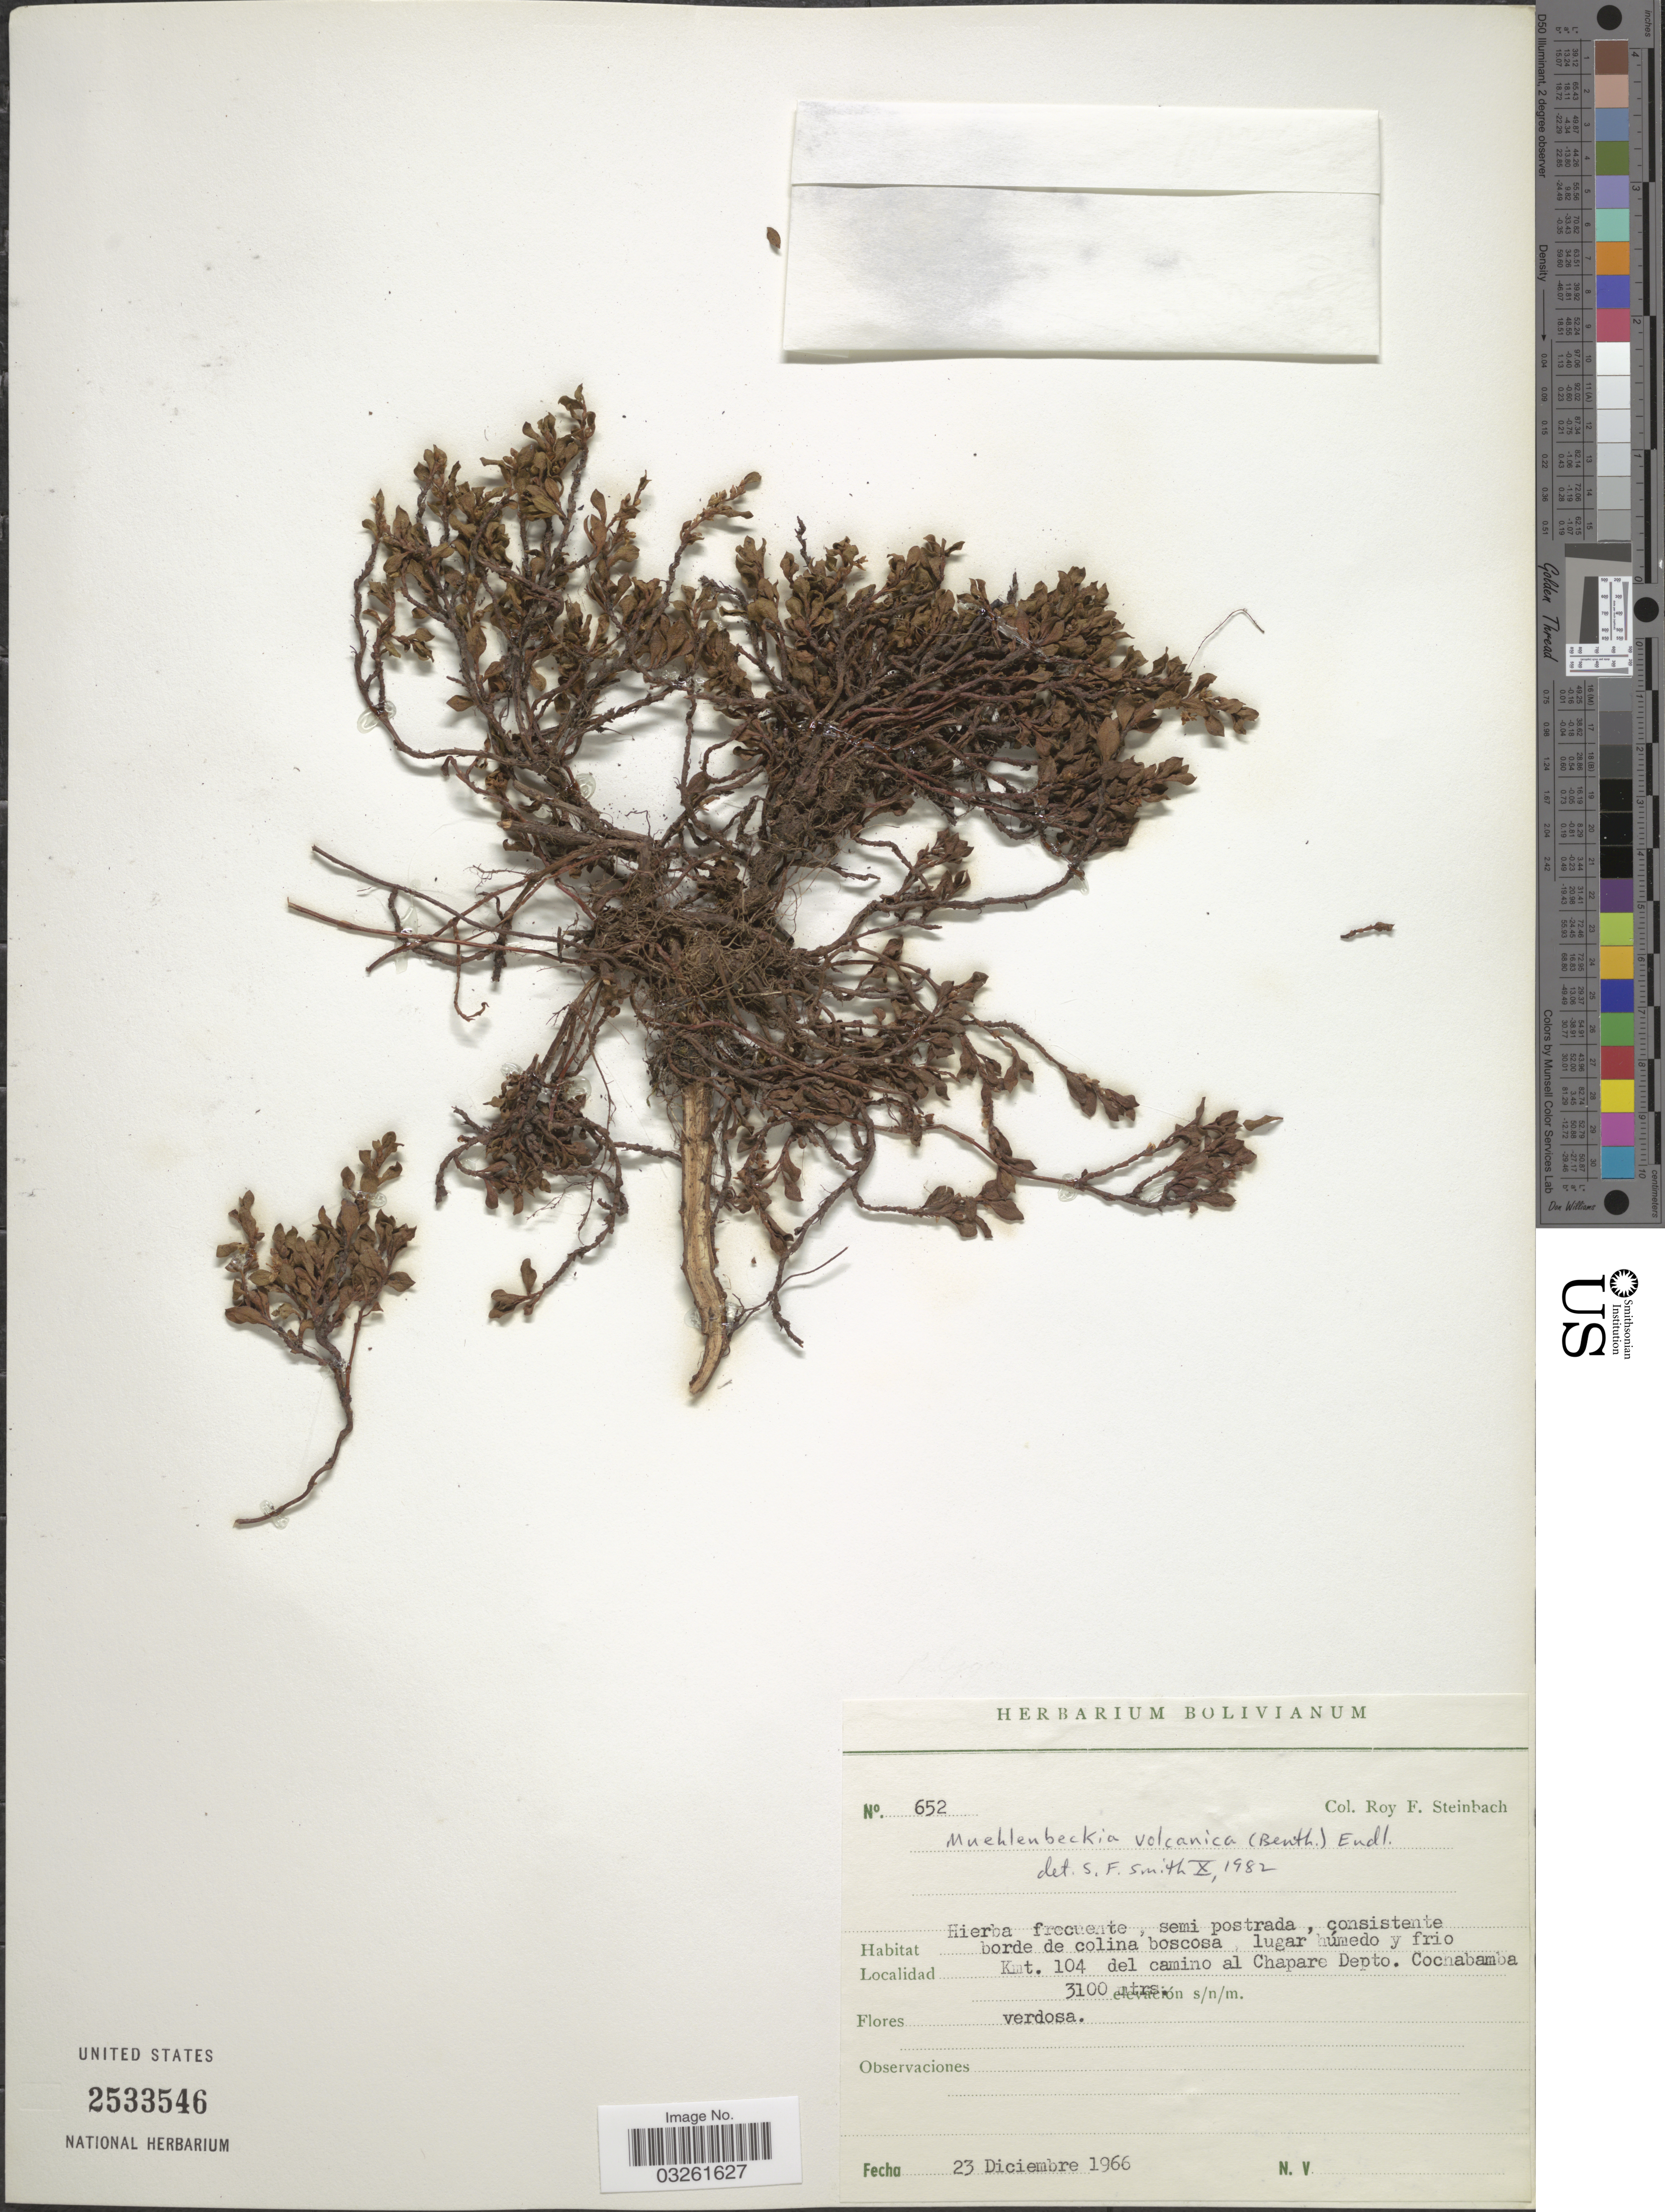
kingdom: Plantae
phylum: Tracheophyta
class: Magnoliopsida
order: Caryophyllales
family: Polygonaceae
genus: Muehlenbeckia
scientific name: Muehlenbeckia volcanica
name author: (Benth.) Endl.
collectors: R. F. Steinbach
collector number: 652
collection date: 1966-12-23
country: Bolivia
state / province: Cochabamba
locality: Kmt. 104 del camino al Chapare Depto. Cochabamba.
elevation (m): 3100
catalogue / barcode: US 2533546